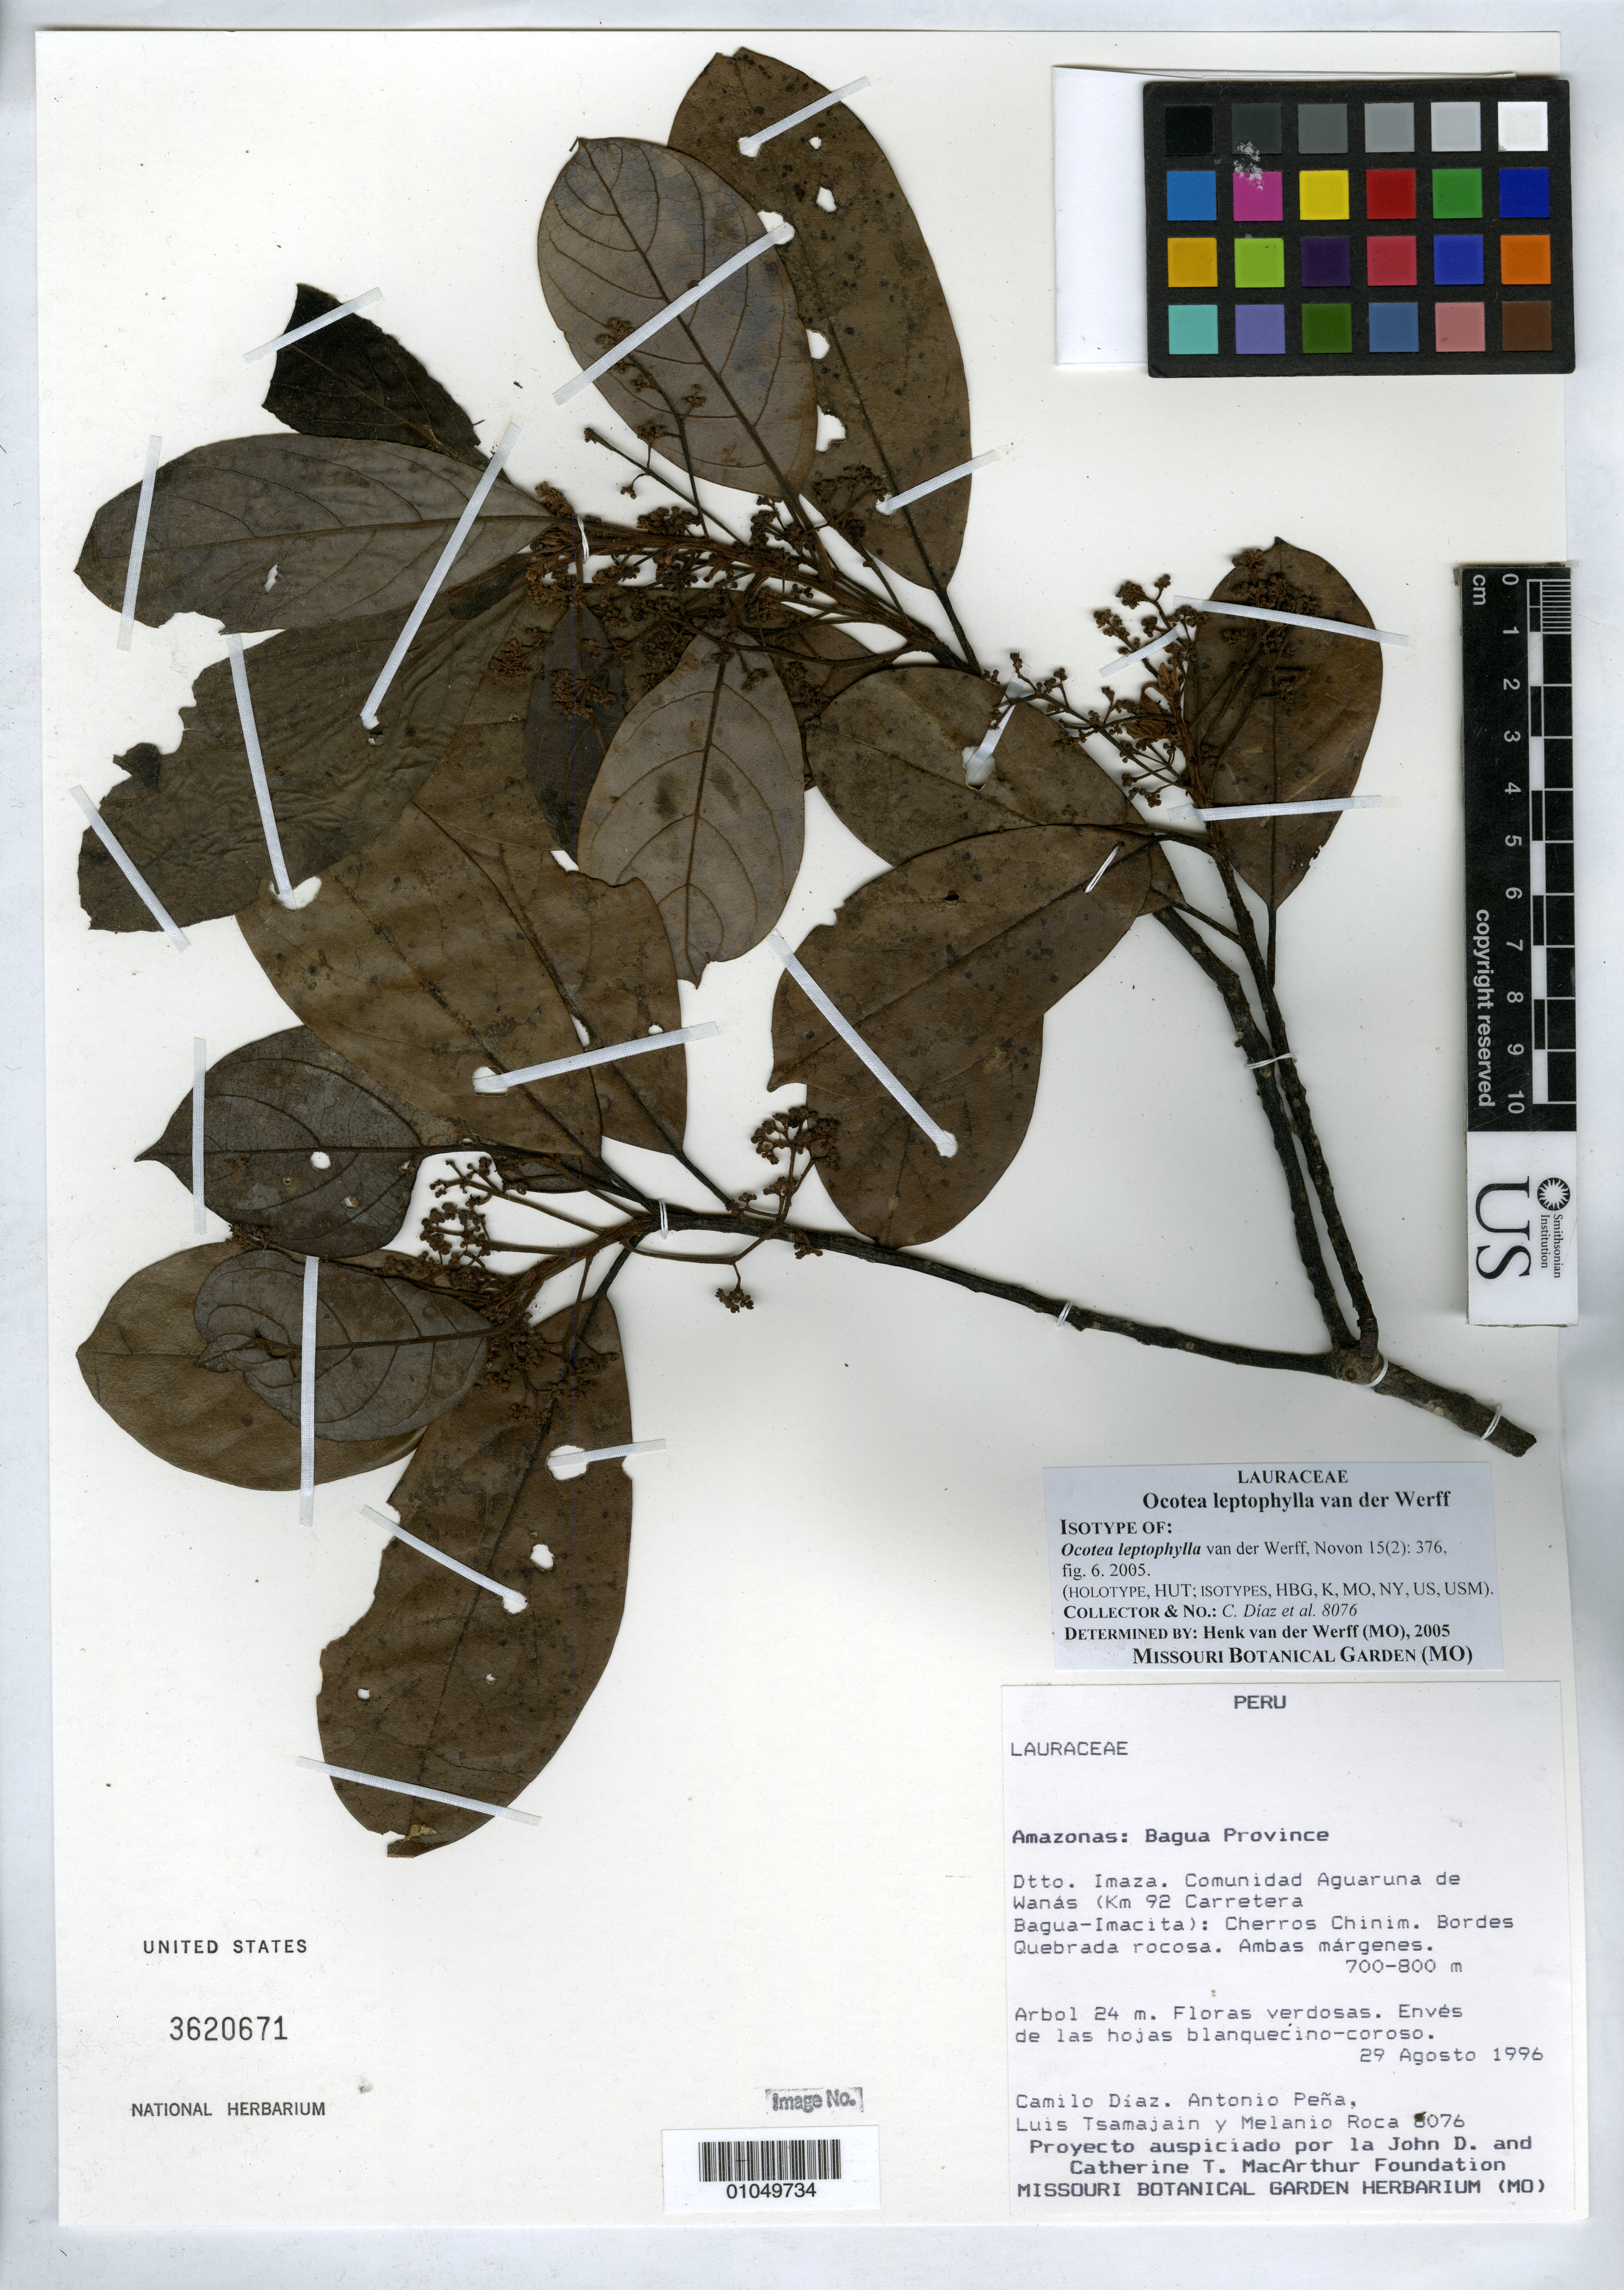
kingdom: Plantae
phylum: Tracheophyta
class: Magnoliopsida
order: Laurales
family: Lauraceae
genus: Ocotea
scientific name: Ocotea leptophylla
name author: van der Werff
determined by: van der Werff, H., (MO), Missouri Botanical Garden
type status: Isotype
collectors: C. Díaz & et al.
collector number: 8076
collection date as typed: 29 Aug 1996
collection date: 1996-08-29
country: Peru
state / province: Amazonas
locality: Amazonas: Bagua Province. Dtto. Imaza, comunidad Aguaruna de Wanás) Km 92 Carretera Bagua-Imacinta): Cherros Chinim. Bordes Quebrada rocosa.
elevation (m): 700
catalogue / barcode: US 3620671